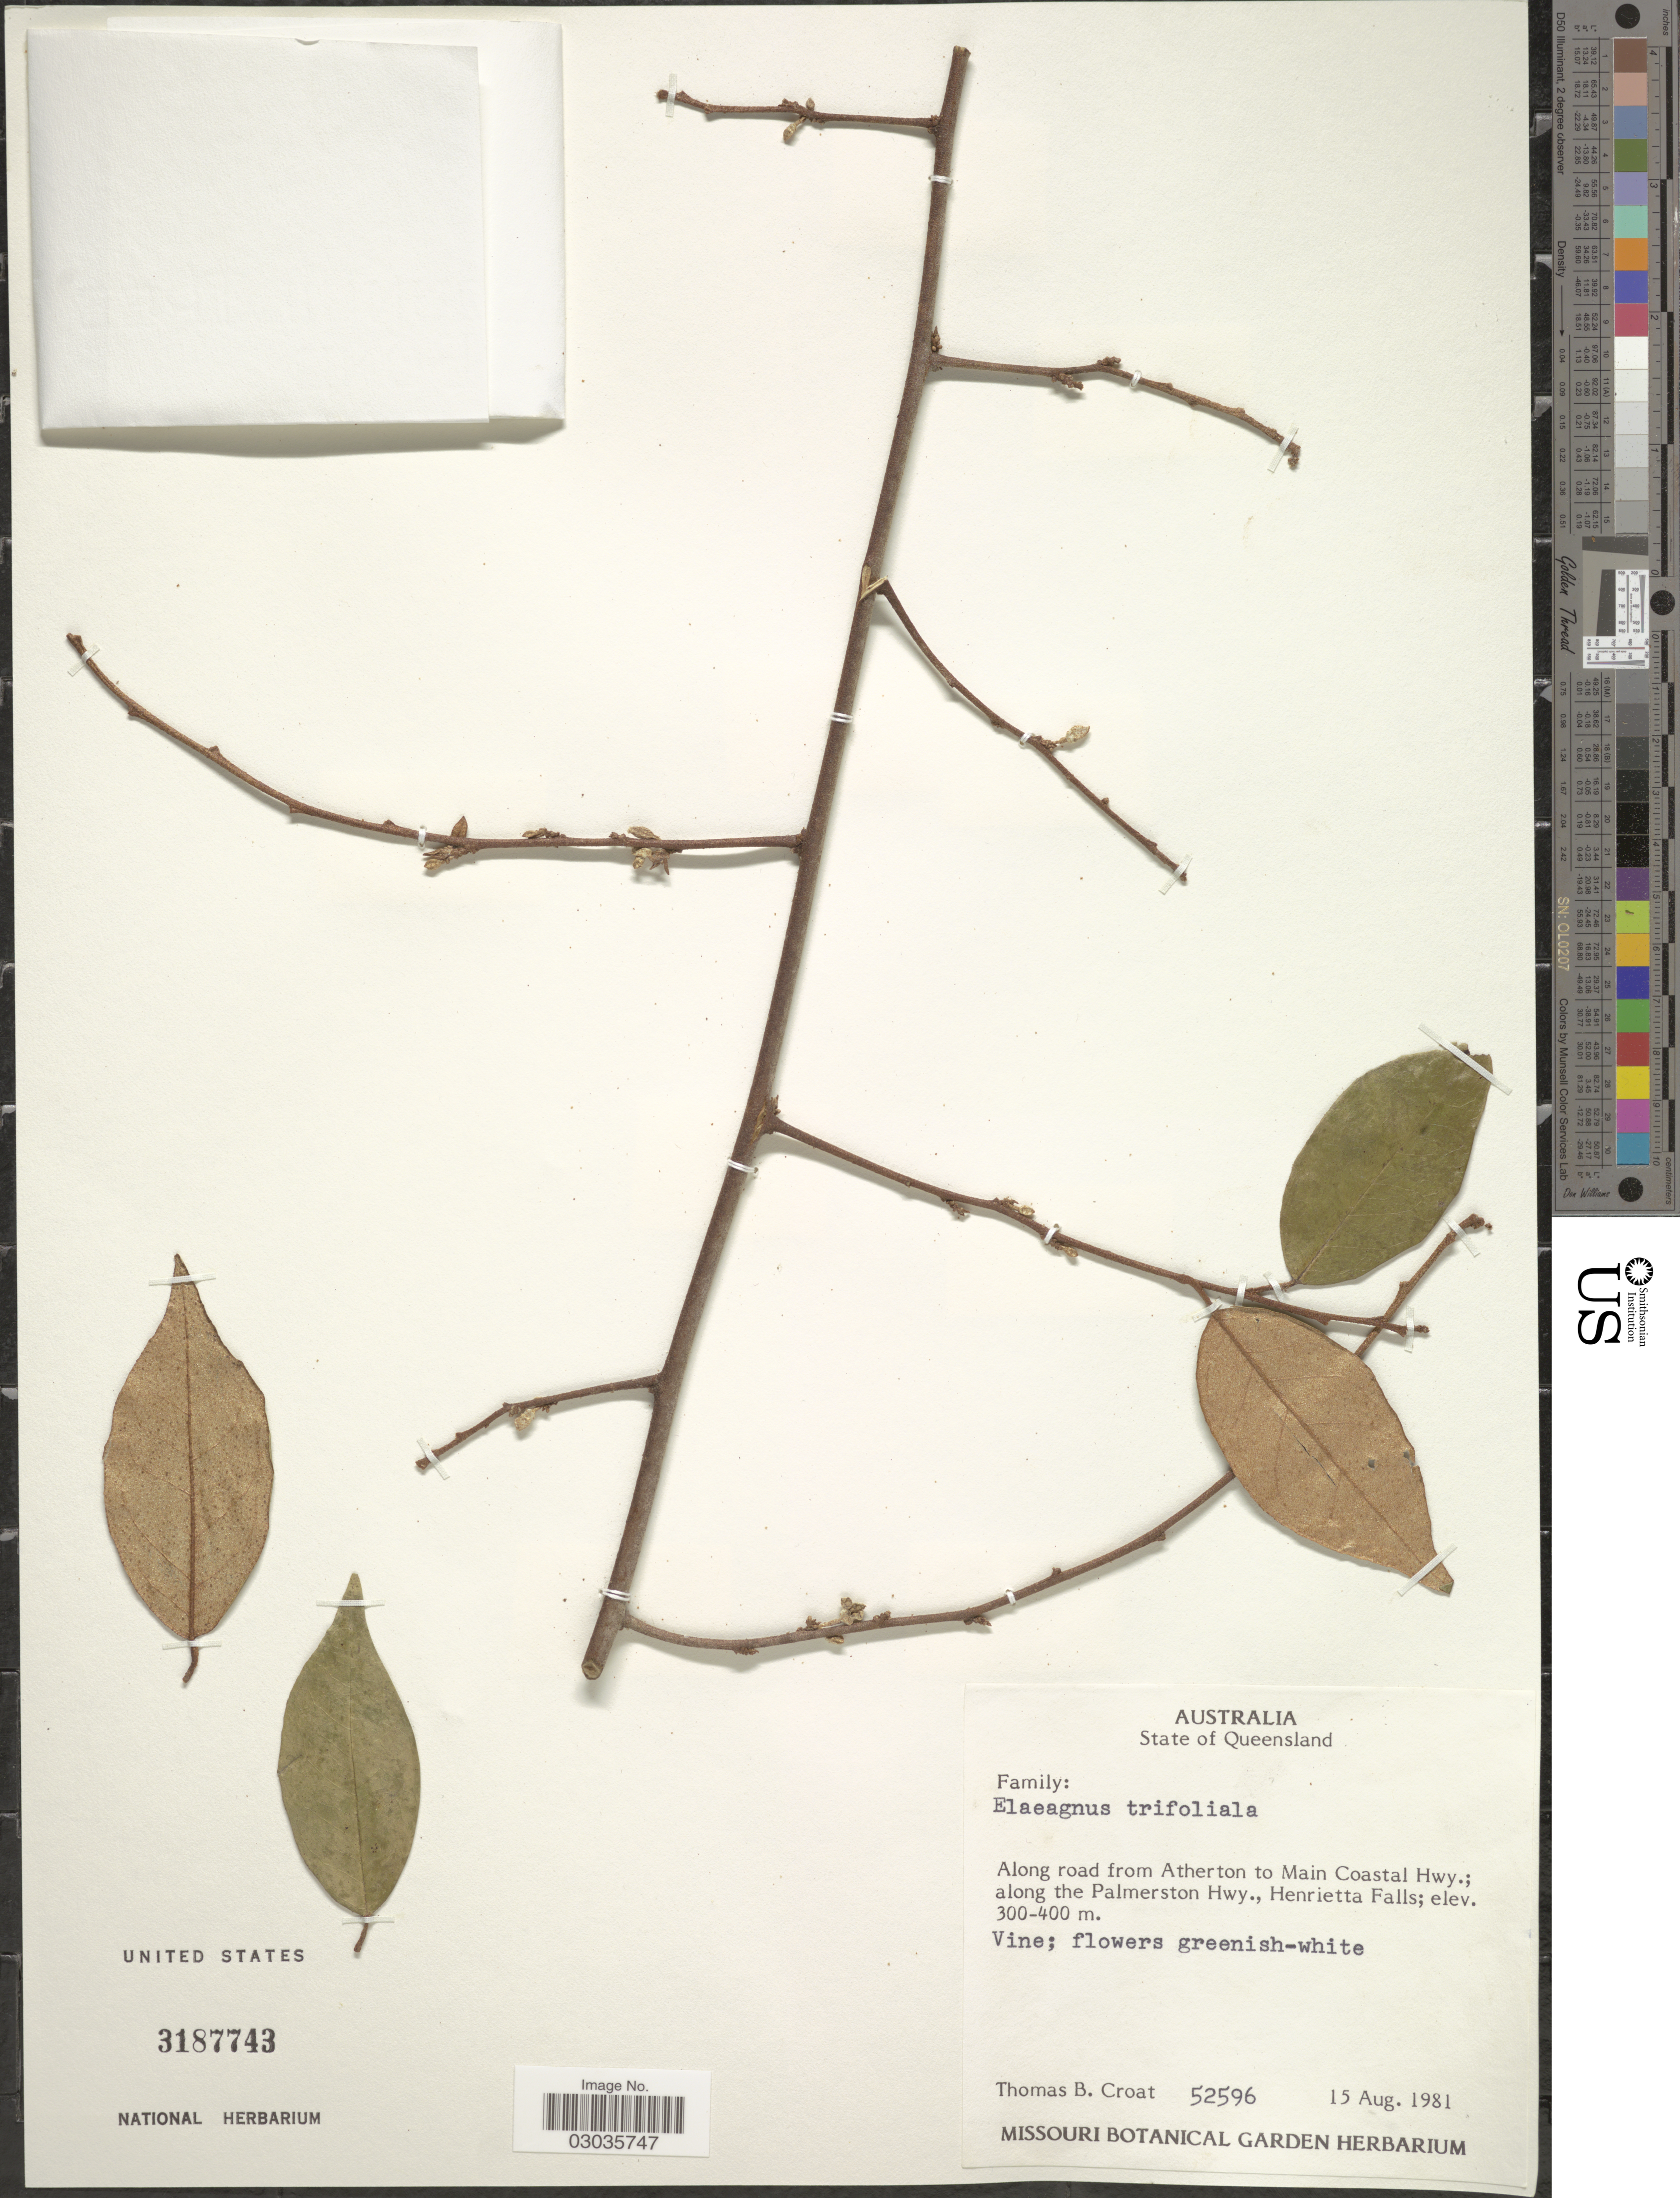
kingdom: Plantae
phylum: Tracheophyta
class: Magnoliopsida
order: Rosales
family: Elaeagnaceae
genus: Elaeagnus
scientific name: Elaeagnus triflora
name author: Roxb.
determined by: McCune, S. F.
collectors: T. B. Croat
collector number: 52596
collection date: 1981-08-15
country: Australia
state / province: Queensland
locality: Along road from Atherton to Main Coastal Hwy.; along the Palmerson Hwy., Henrietta Falls.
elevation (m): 300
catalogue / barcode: US 3187743